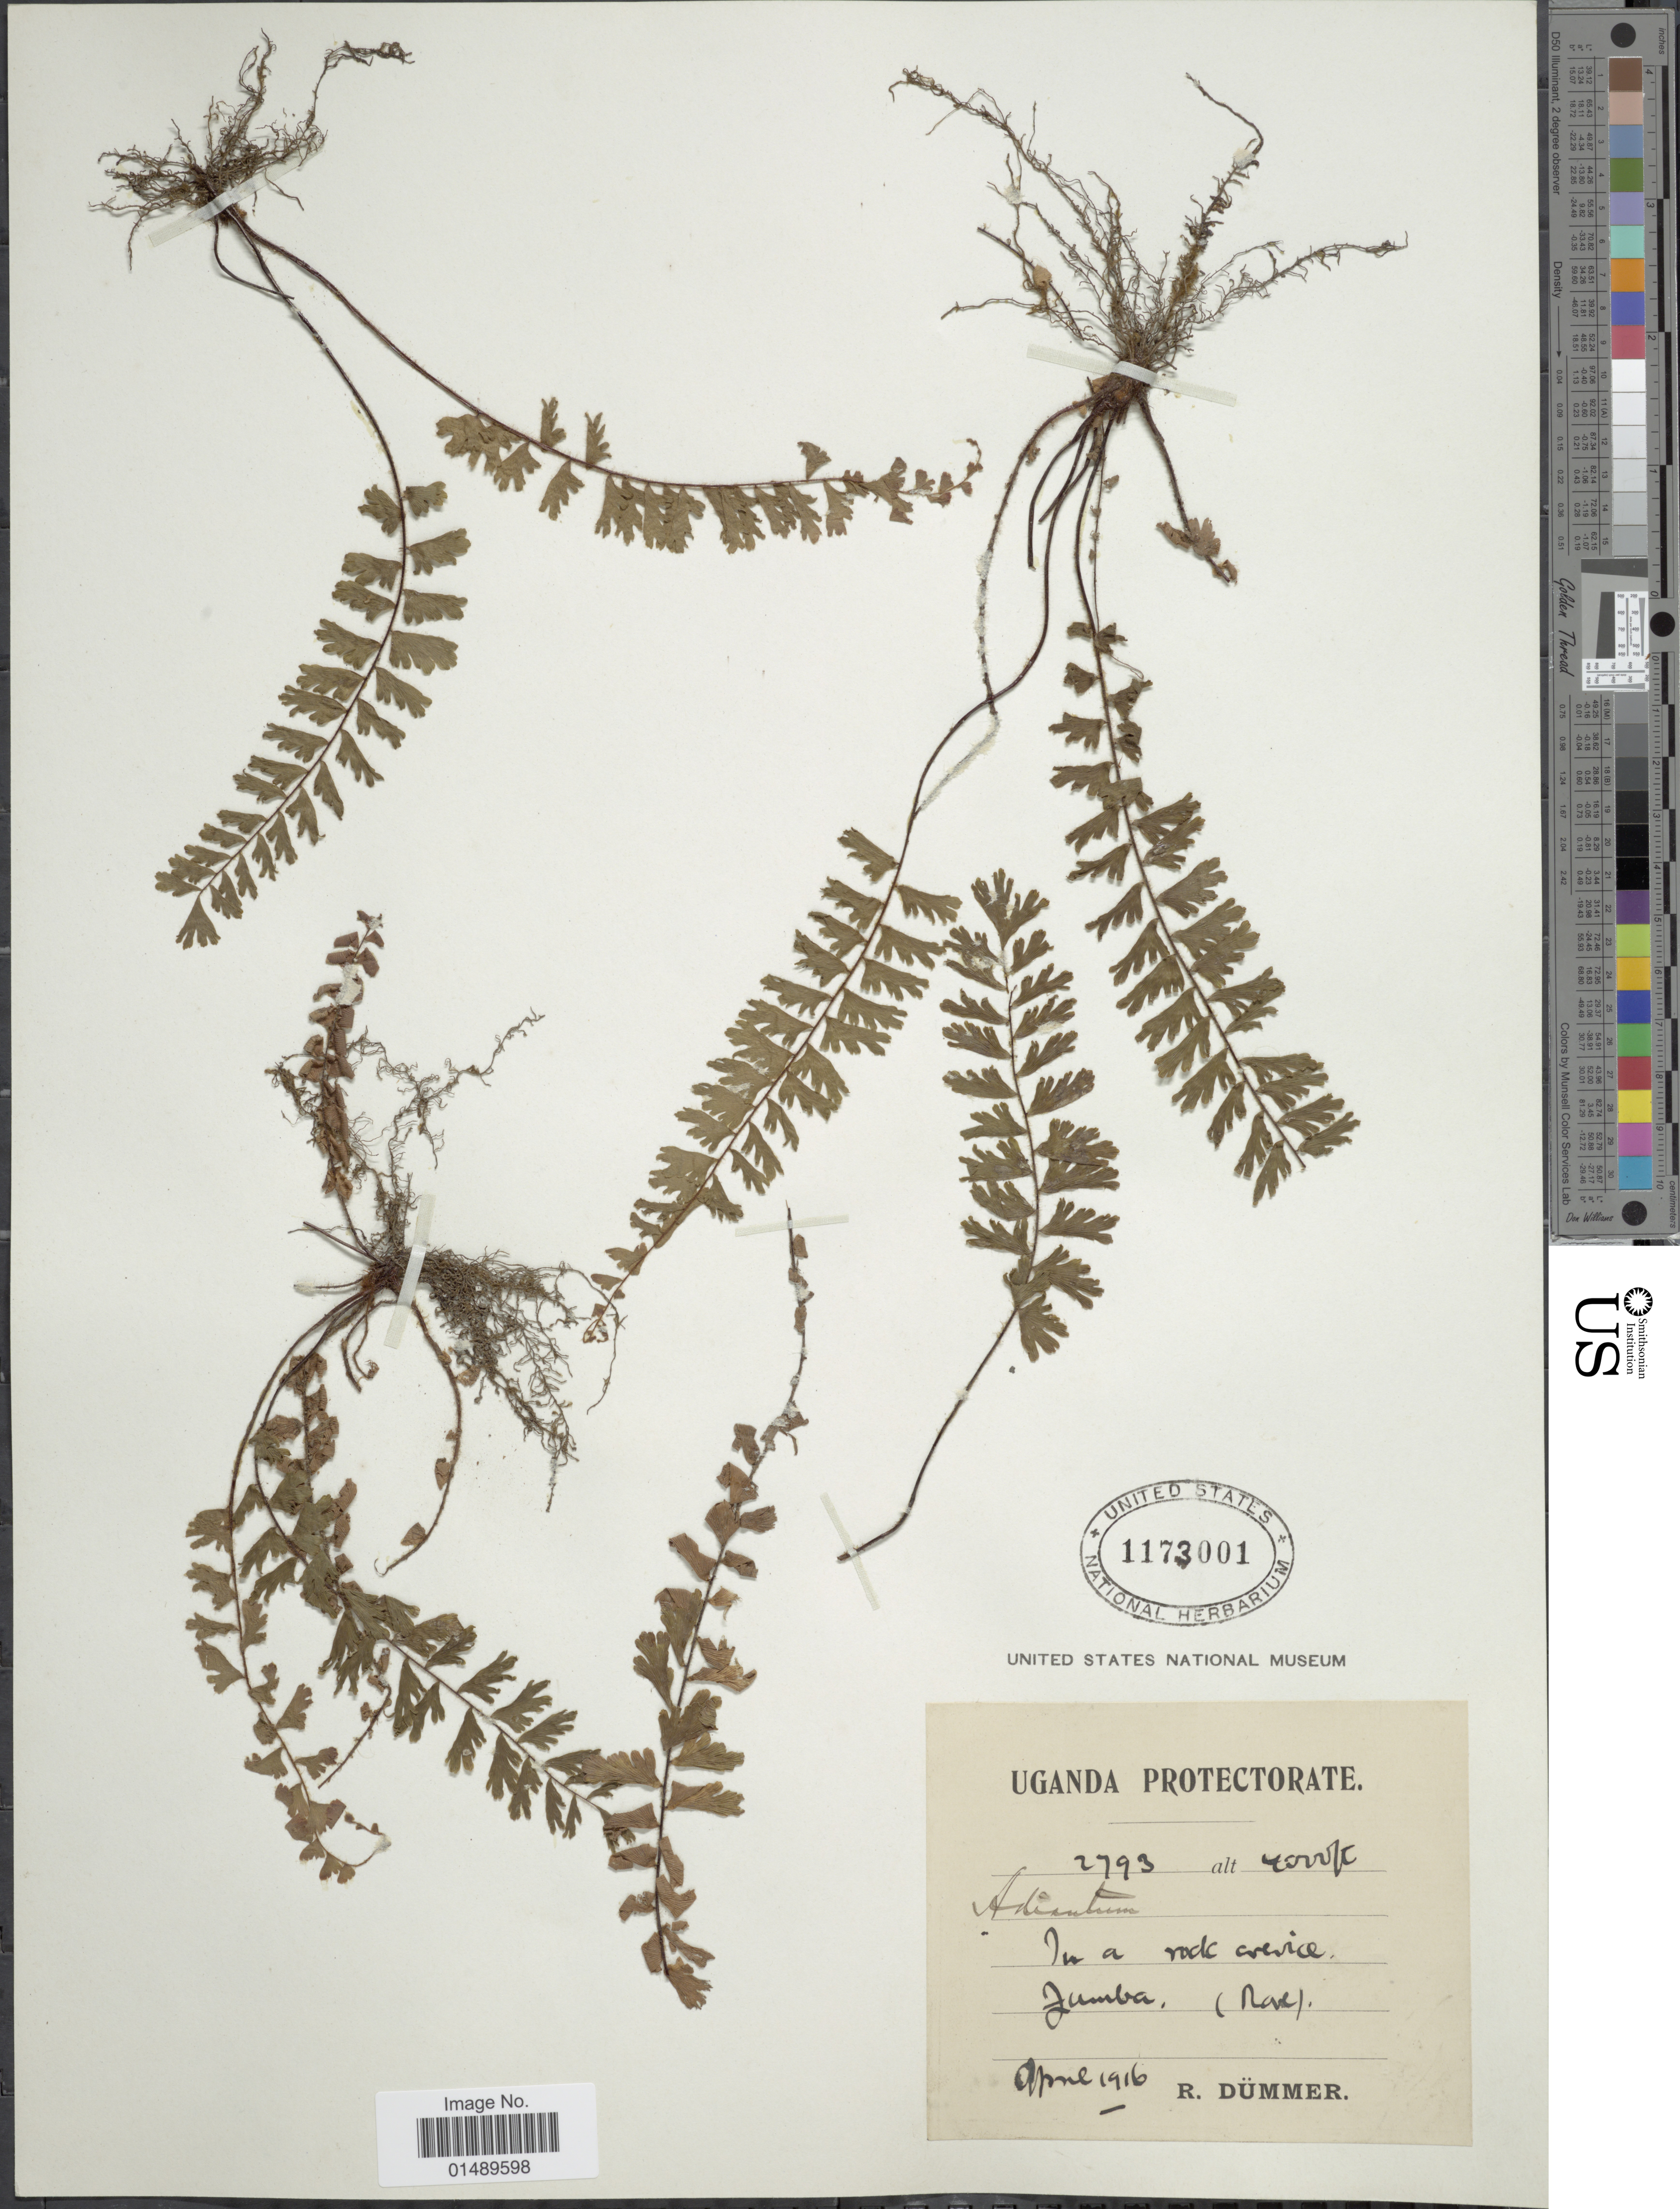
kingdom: Plantae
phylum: Tracheophyta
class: Polypodiopsida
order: Polypodiales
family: Pteridaceae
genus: Adiantum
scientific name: Adiantum caudatum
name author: L.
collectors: R. A. Dümmer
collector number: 2793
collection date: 1916-04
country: Uganda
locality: Uganda, Jumba.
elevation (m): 1219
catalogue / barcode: US 1173001